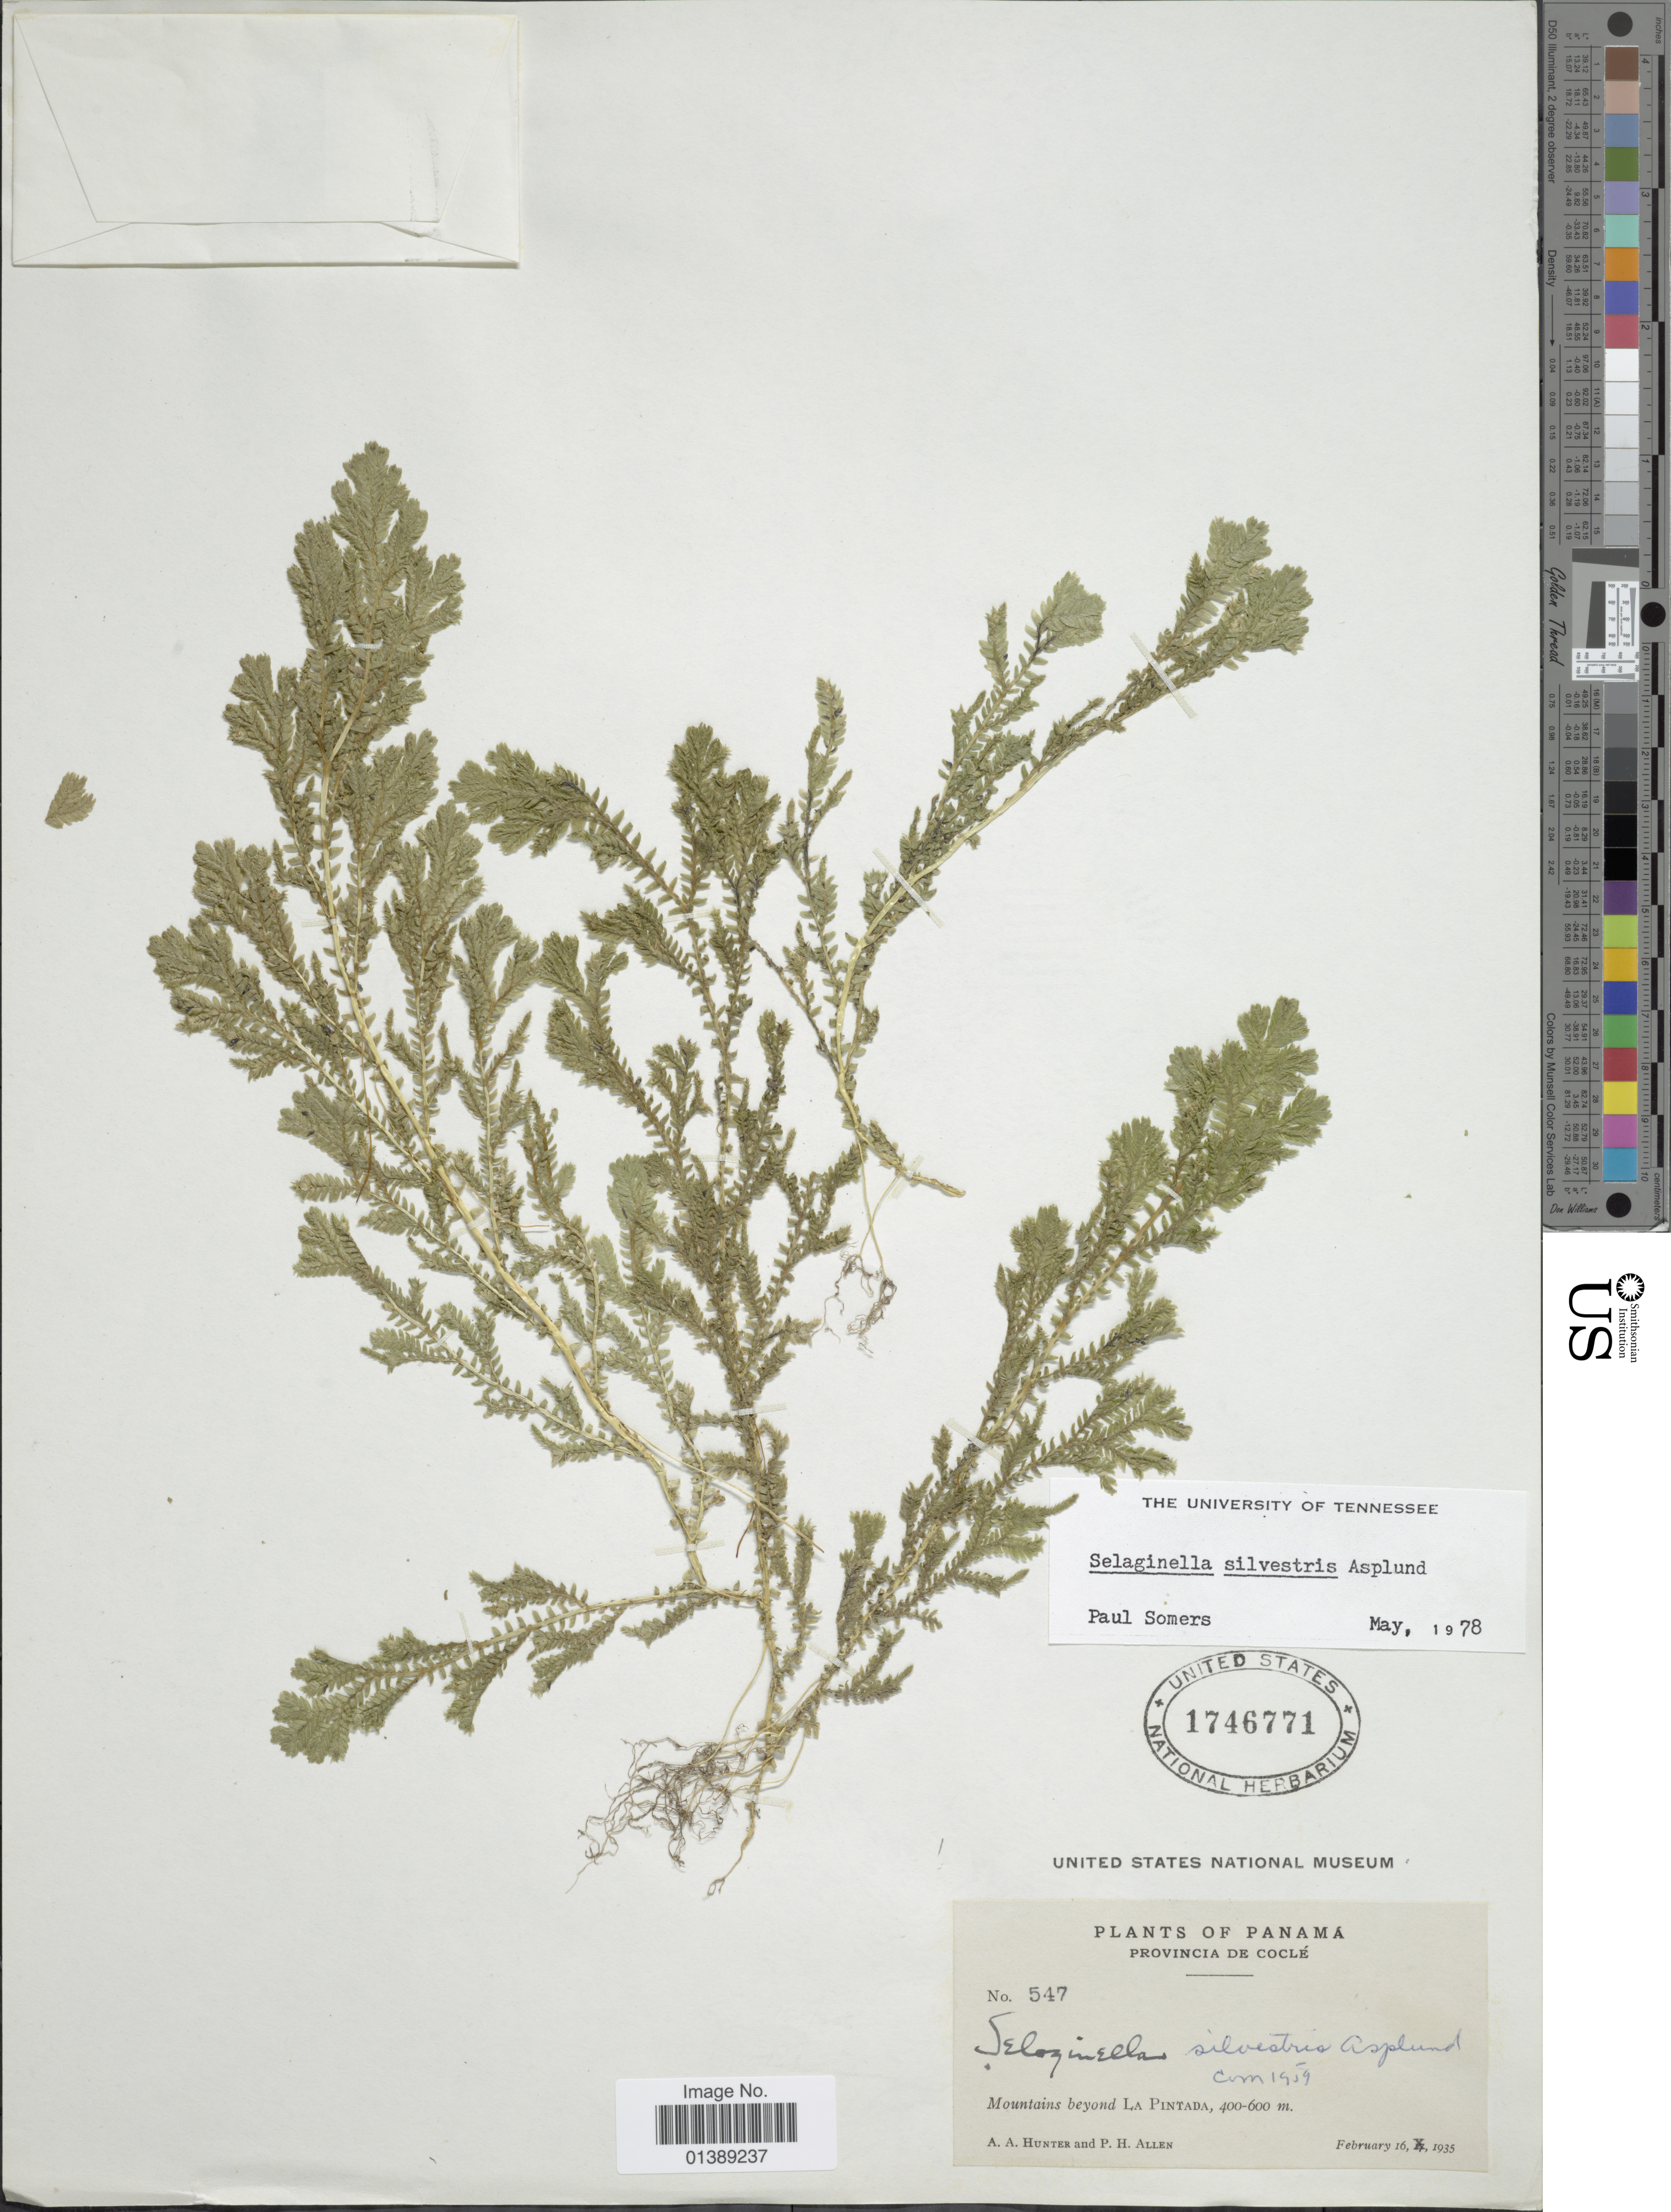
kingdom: Plantae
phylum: Tracheophyta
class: Lycopodiopsida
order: Selaginellales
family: Selaginellaceae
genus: Selaginella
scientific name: Selaginella silvestris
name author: Aspl.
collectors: A. Hunter & P. H. Allen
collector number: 547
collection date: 1935-02-16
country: Panama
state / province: Coclé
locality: Mountains beyond La Pintada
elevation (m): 400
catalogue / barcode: US 1746771